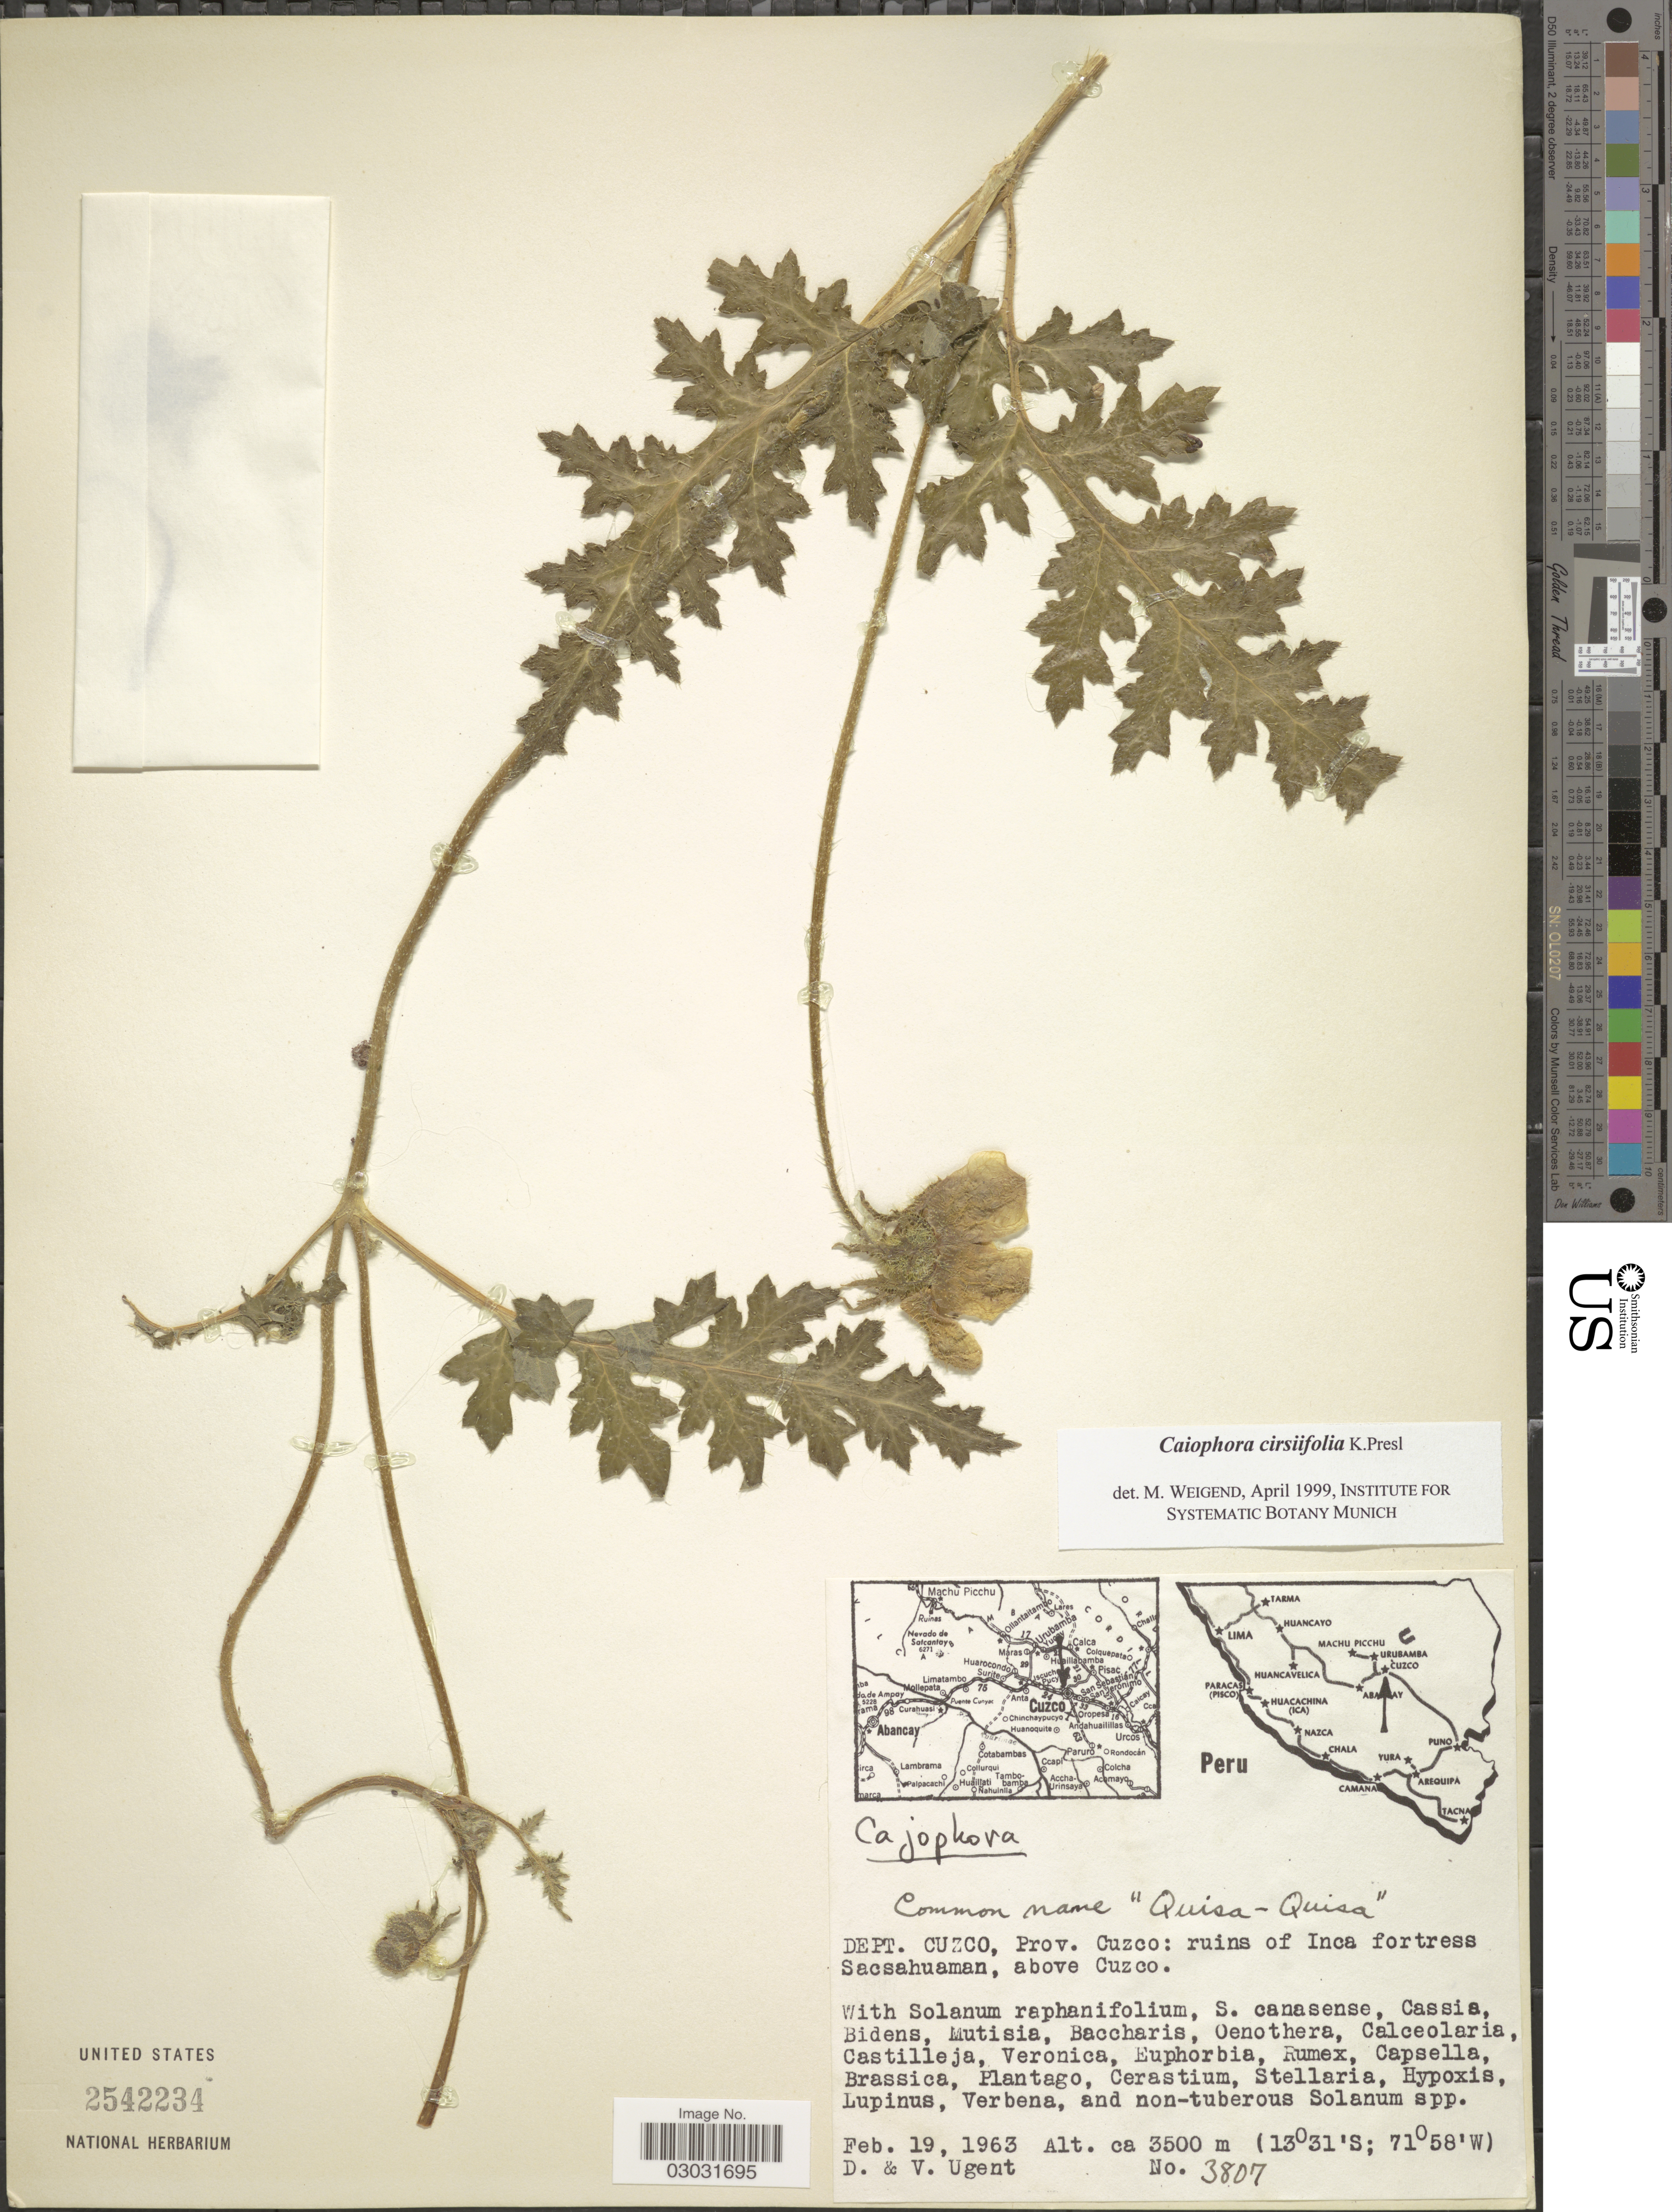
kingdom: Plantae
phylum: Tracheophyta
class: Magnoliopsida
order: Cornales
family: Loasaceae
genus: Caiophora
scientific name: Caiophora cirsiifolia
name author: C. Presl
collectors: D. Ugent & V. Ugent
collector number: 3807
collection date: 1963-02-19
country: Peru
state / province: Cusco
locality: Dept. Cuzco, Prov. Cuzco: ruins of Inca fortress Sacsahuaman, above Cuzco.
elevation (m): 3500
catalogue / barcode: US 2542234